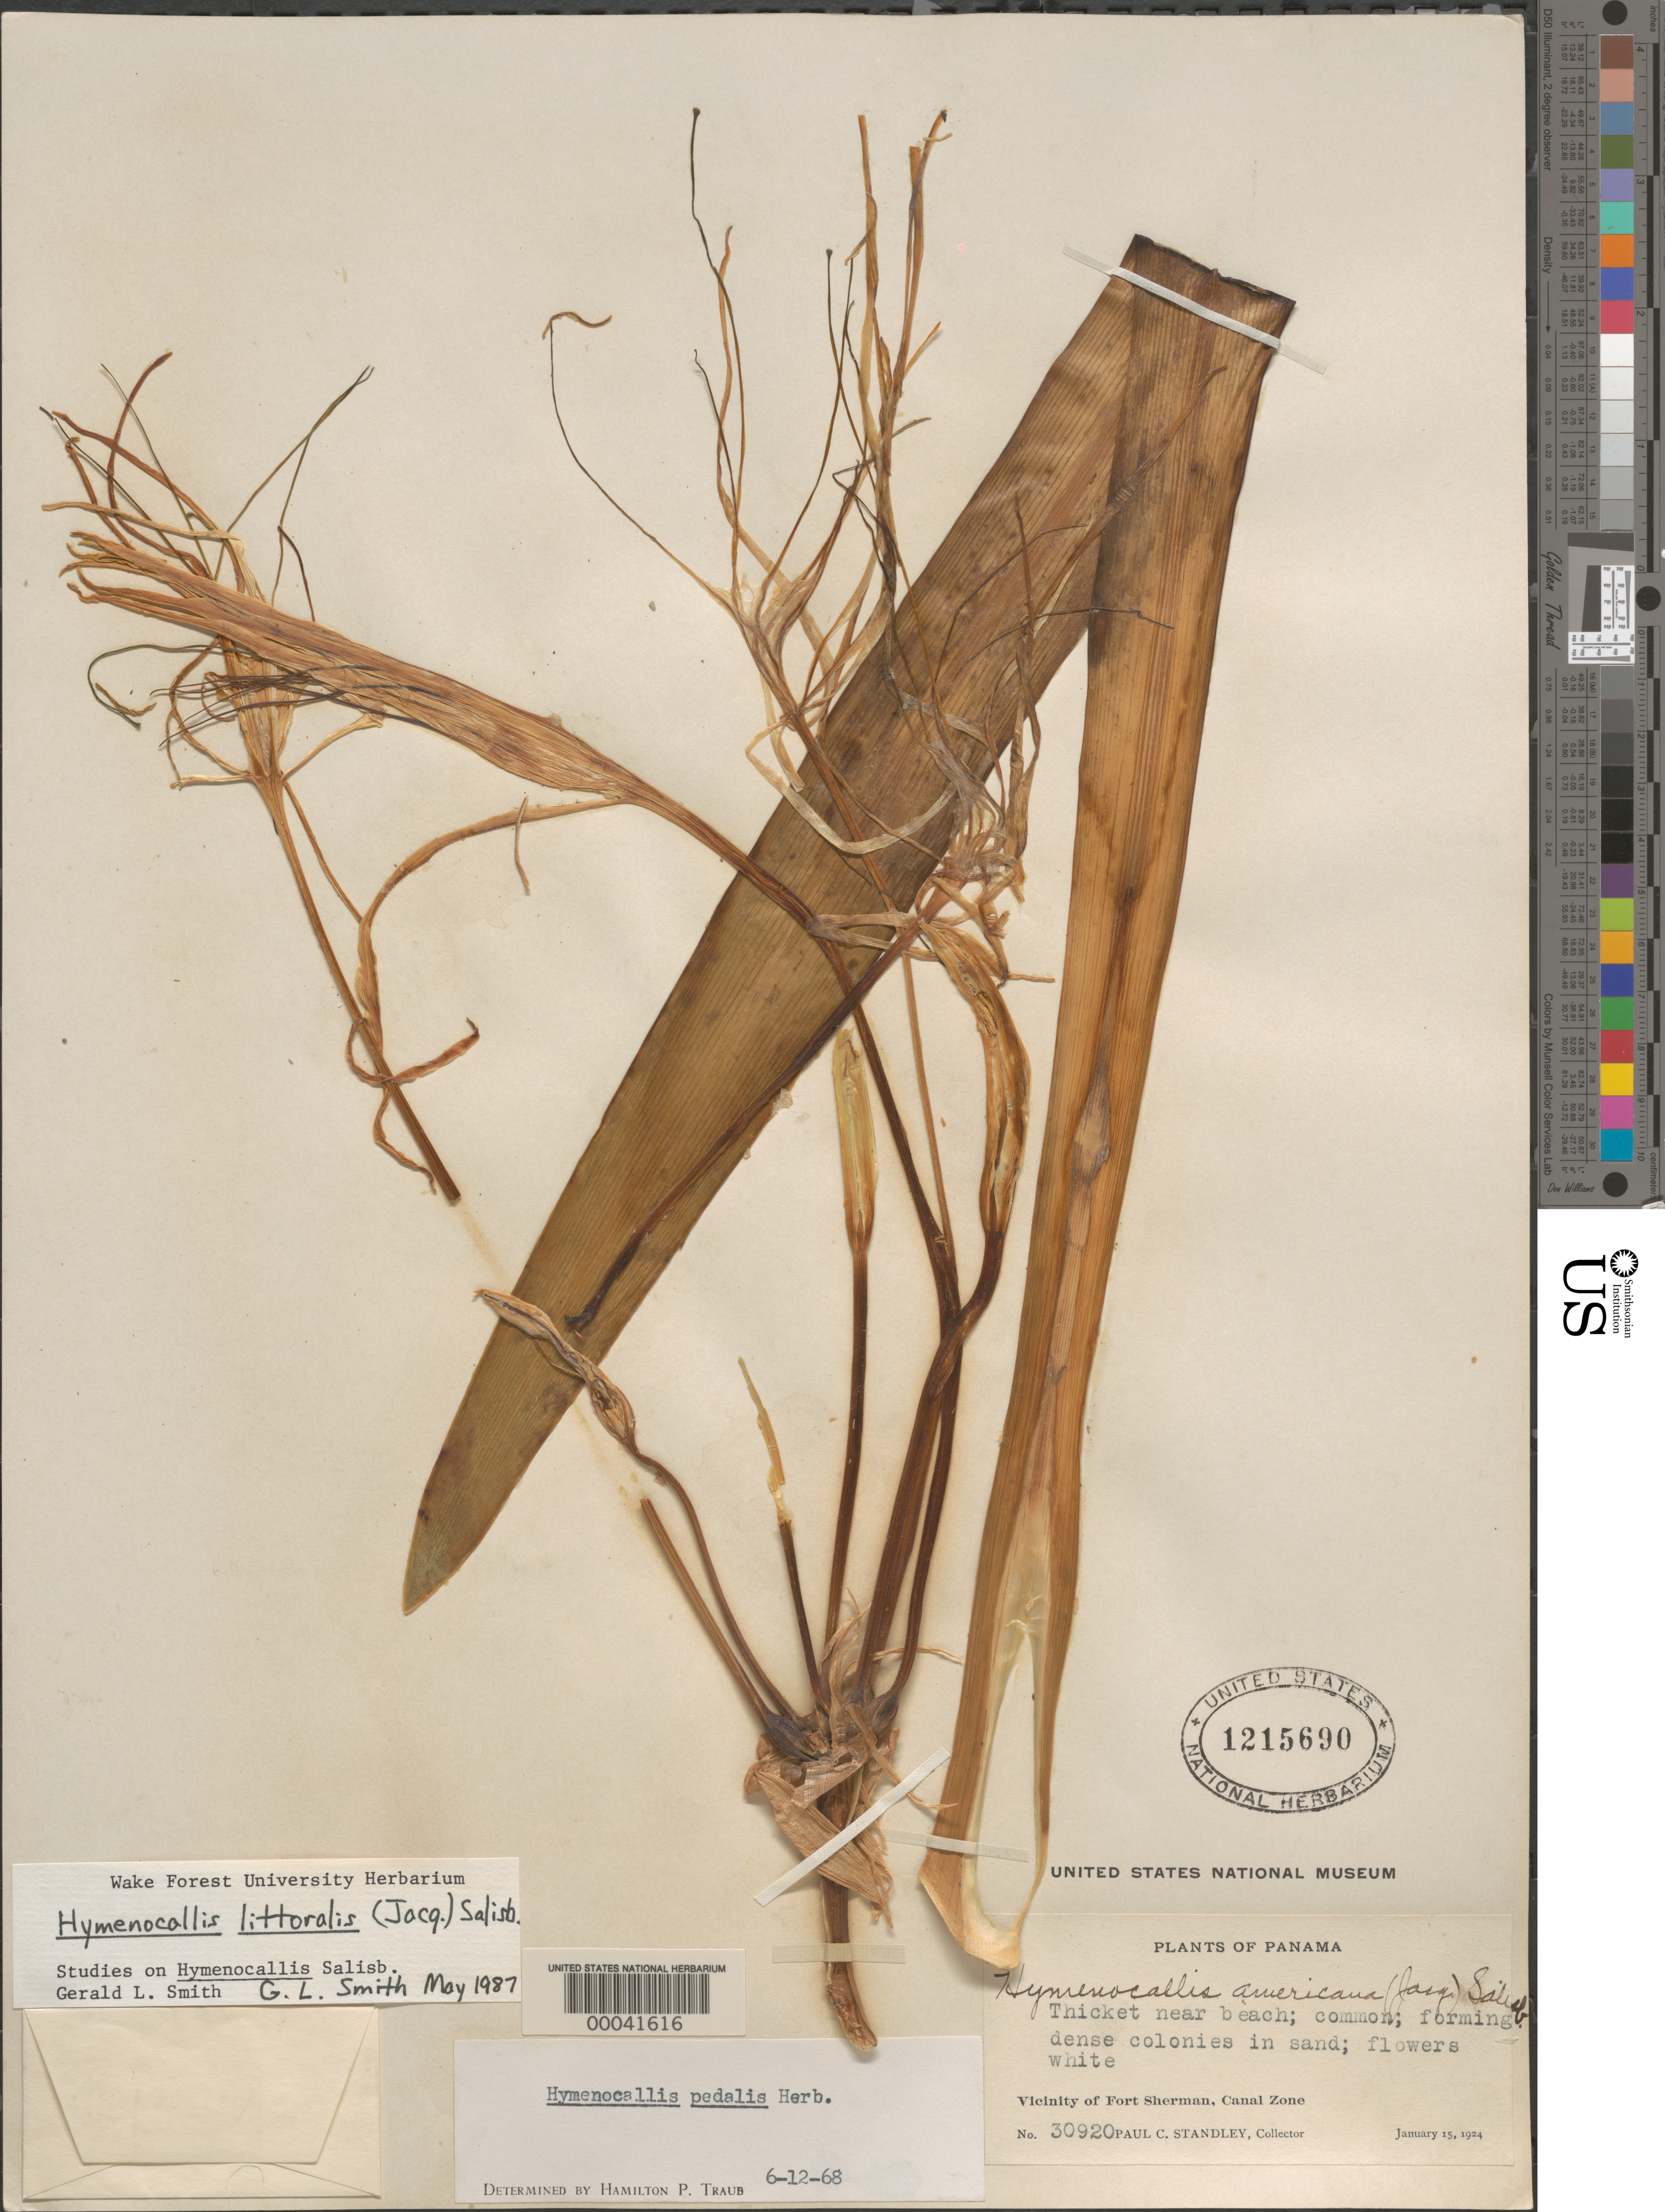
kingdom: Plantae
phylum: Tracheophyta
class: Liliopsida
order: Asparagales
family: Amaryllidaceae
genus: Hymenocallis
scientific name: Hymenocallis littoralis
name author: (Jacq.) Salisb.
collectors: P. C. Standley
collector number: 30920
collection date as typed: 15 Jan 1924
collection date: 1924-01-15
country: Panama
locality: Vicinity of Fort Sherman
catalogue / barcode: US 1215690